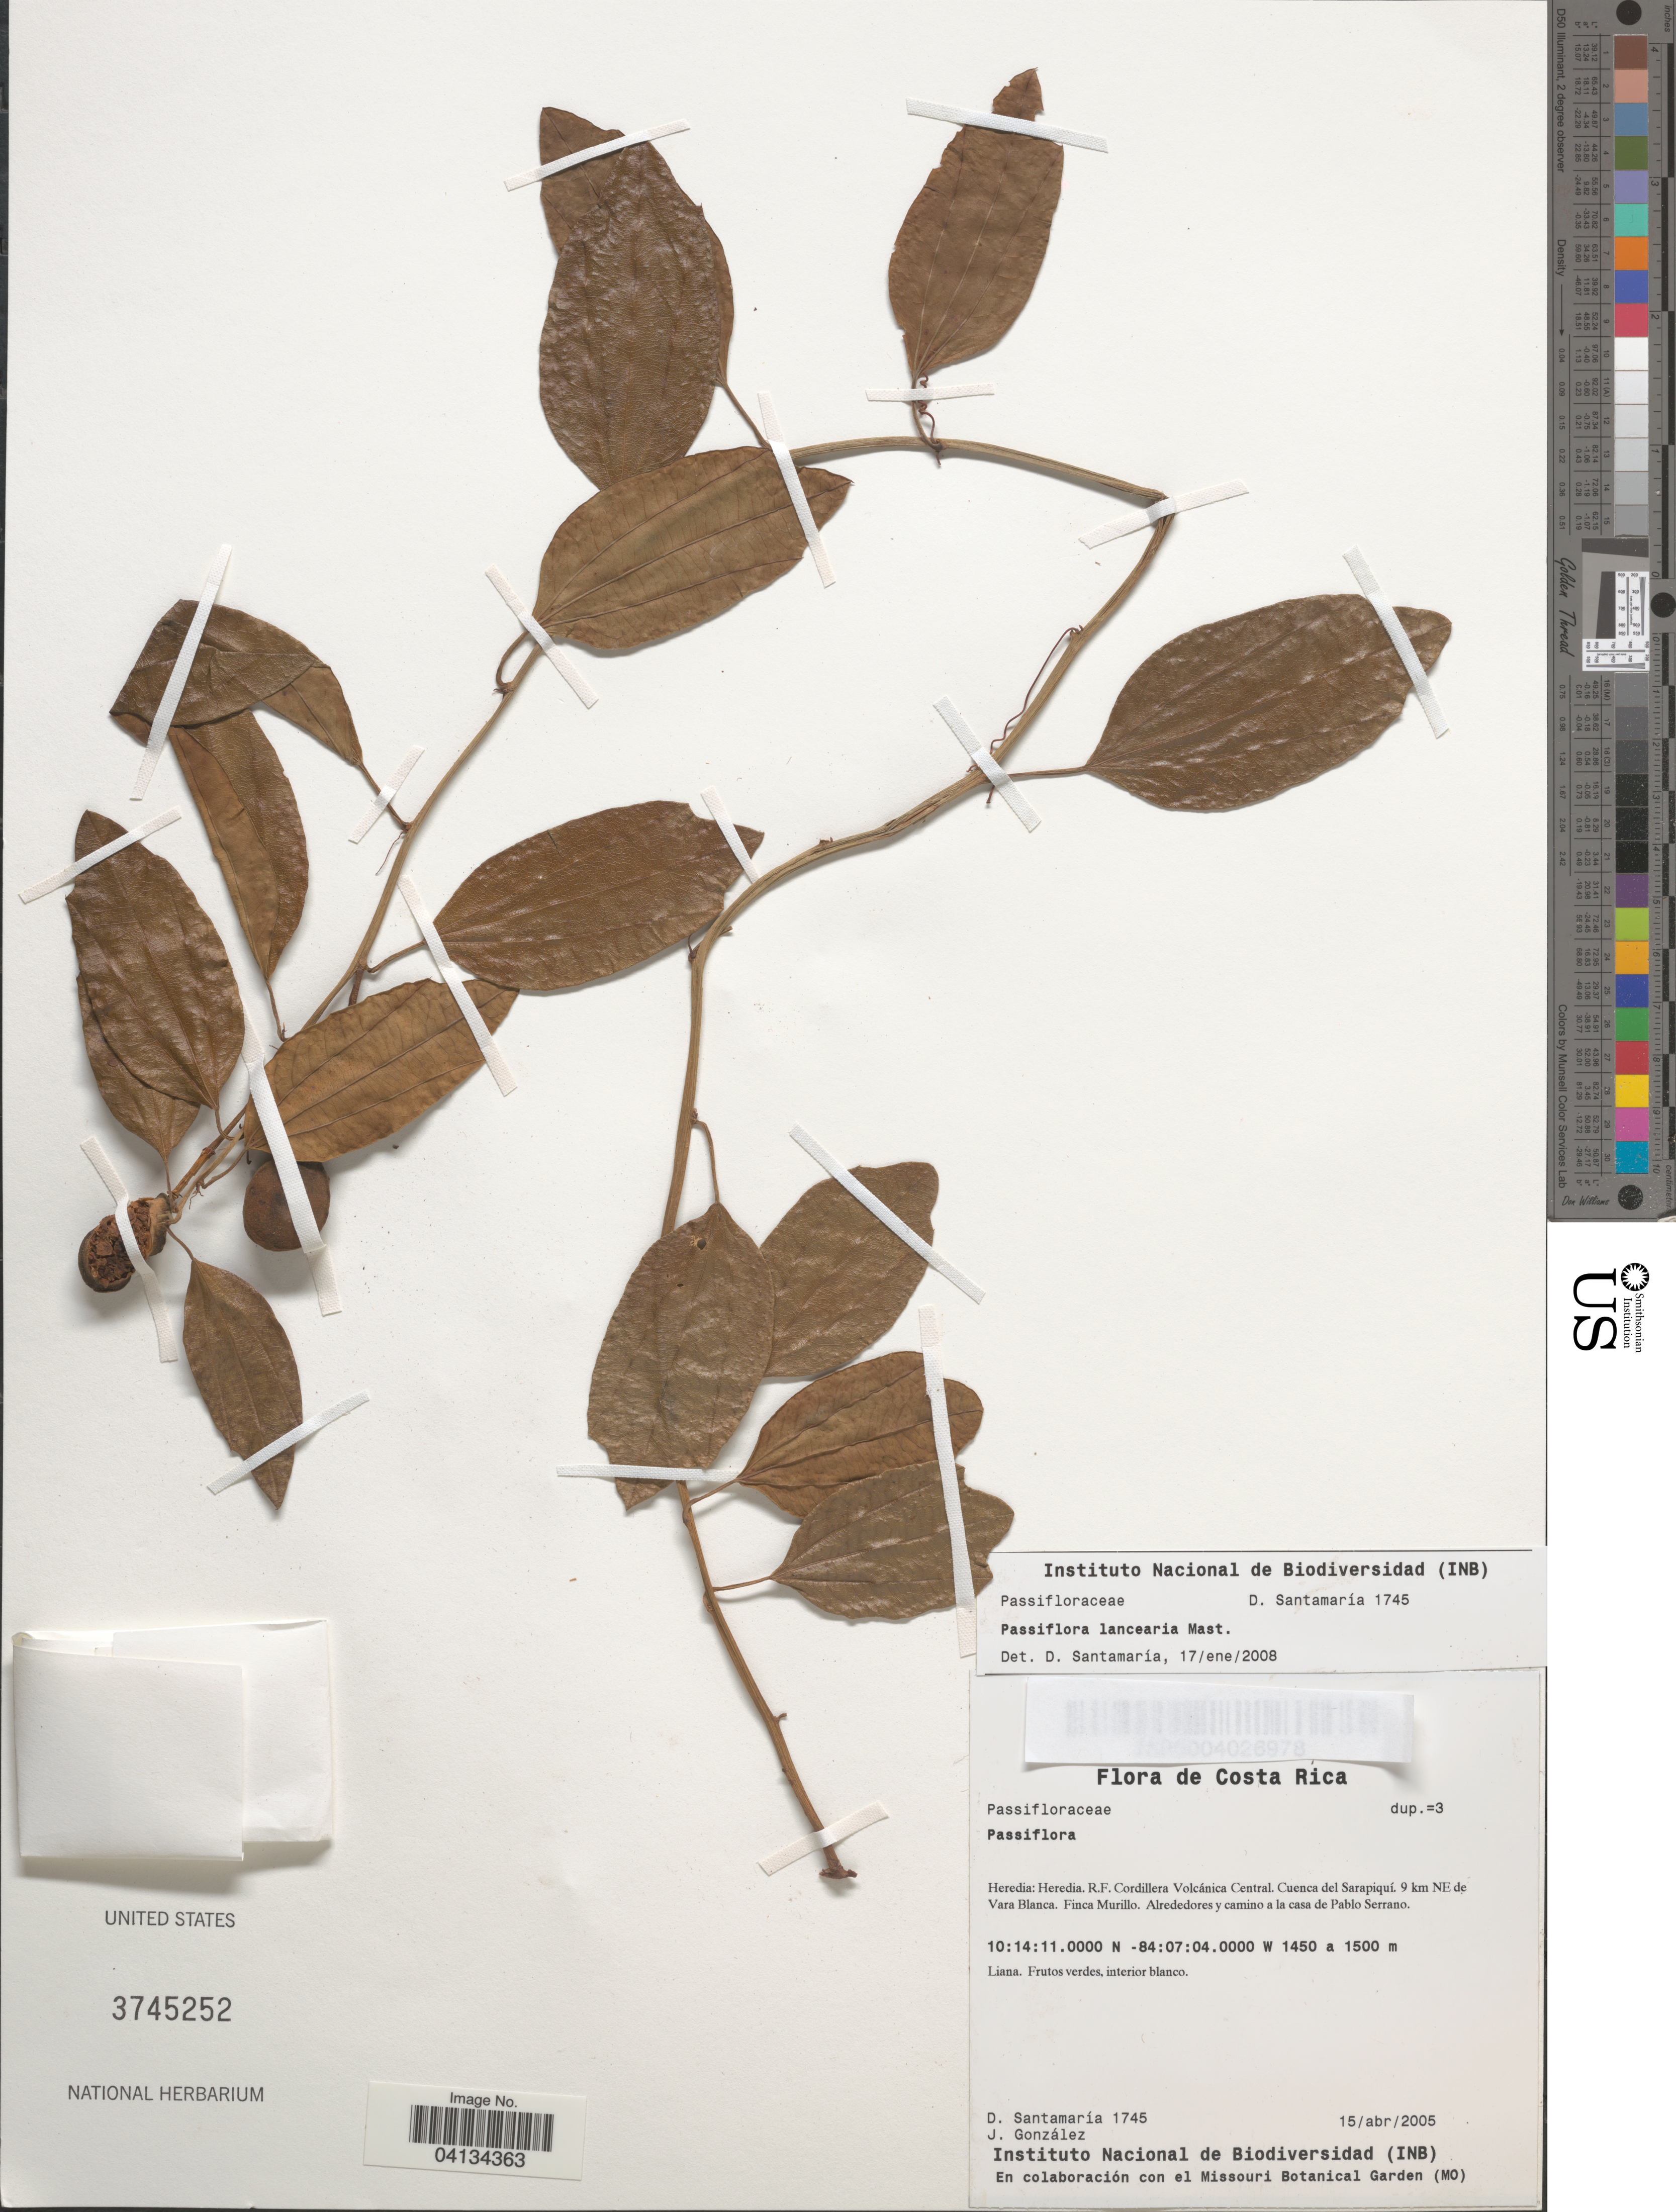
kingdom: Plantae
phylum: Tracheophyta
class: Magnoliopsida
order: Malpighiales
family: Passifloraceae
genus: Passiflora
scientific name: Passiflora lancearia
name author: Mast.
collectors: D. Santamaria & J. González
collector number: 1745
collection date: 2005-04-15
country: Costa Rica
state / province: Heredia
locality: Heredia. R.F. Cordillera Volcánica Central. Cuenca del Sarapiquí. 9 km NE de Vara Blanca. Finca Murillo. Alrededores y camino a la casa de Pablo Serrano.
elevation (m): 1450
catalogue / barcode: US 3745252